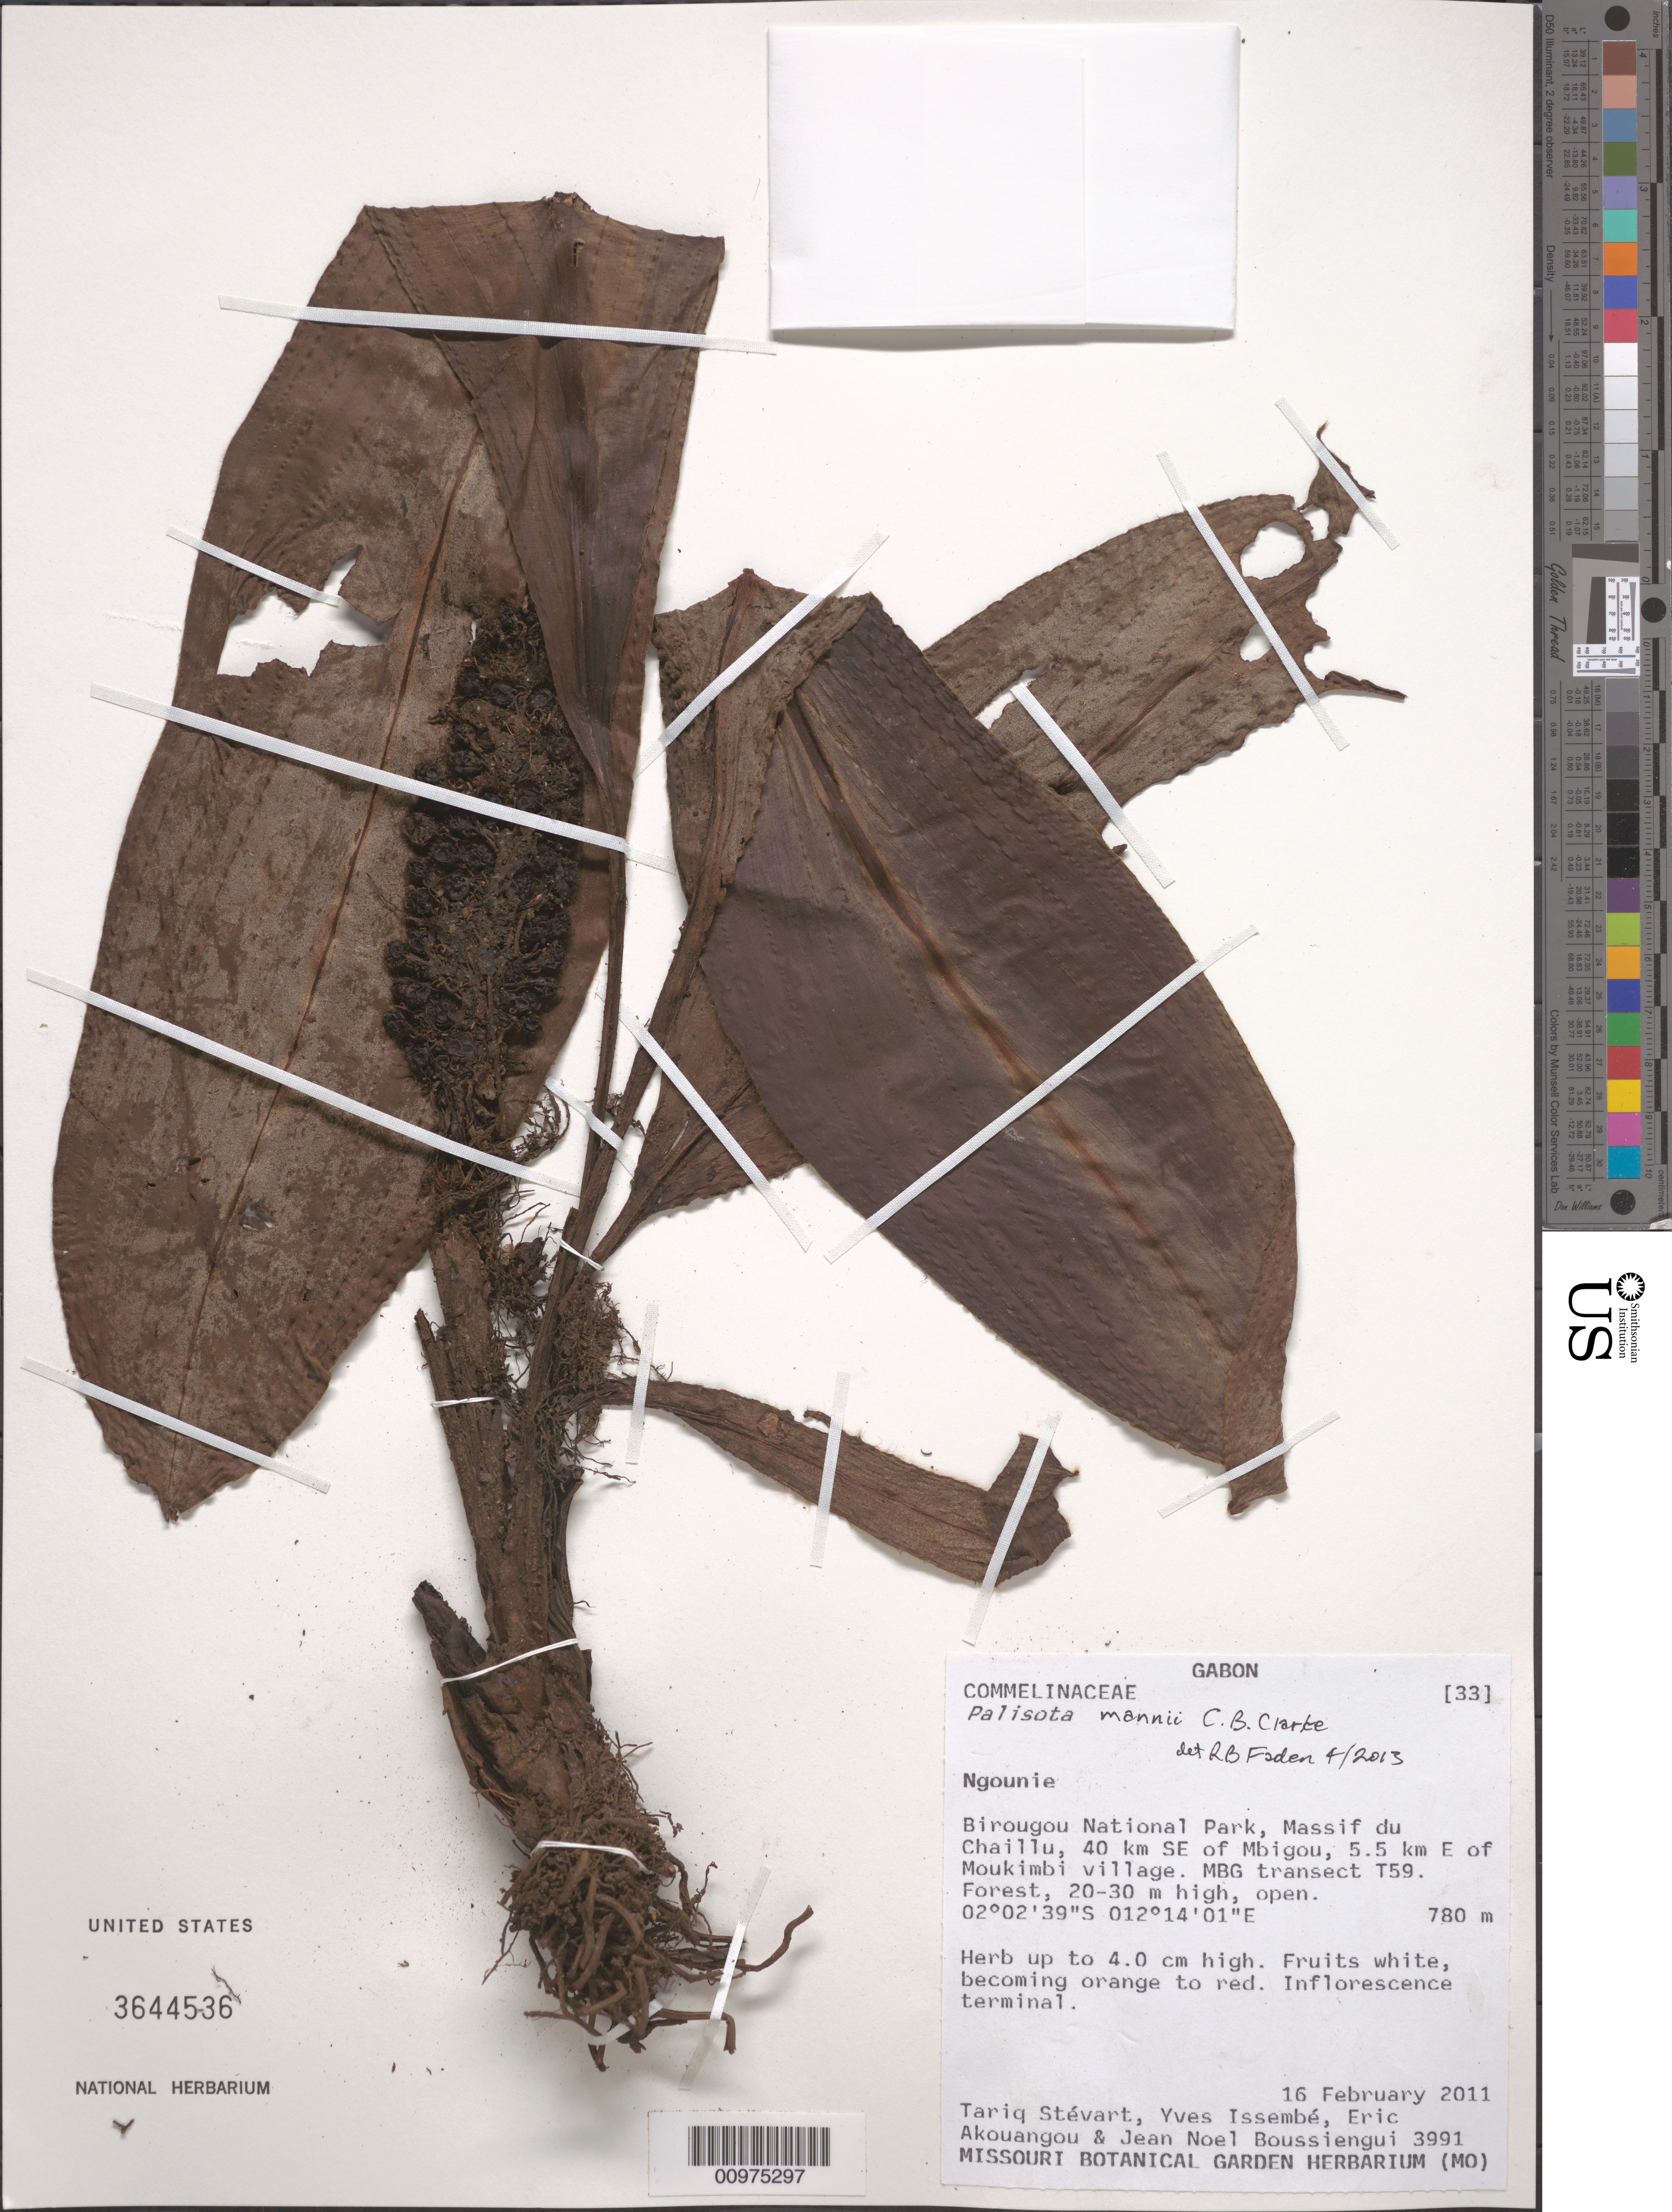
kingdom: Plantae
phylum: Tracheophyta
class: Liliopsida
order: Commelinales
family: Commelinaceae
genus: Palisota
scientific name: Palisota mannii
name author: C.B. Clarke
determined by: Faden, Robert B., (US), Smithsonian Institution - National Museum of Natural History (UNITED STATES)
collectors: T. Stévart et al.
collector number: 3991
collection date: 2011-02-16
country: Gabon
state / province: Ngounie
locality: Birougou National Park, Massif du Chaillu, 40 km SE of Mbigou, 5.5 km E of Moukimbi village. MBG transect T59.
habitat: Forest, 20-30 m high, open.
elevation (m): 780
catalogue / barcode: US 3644536